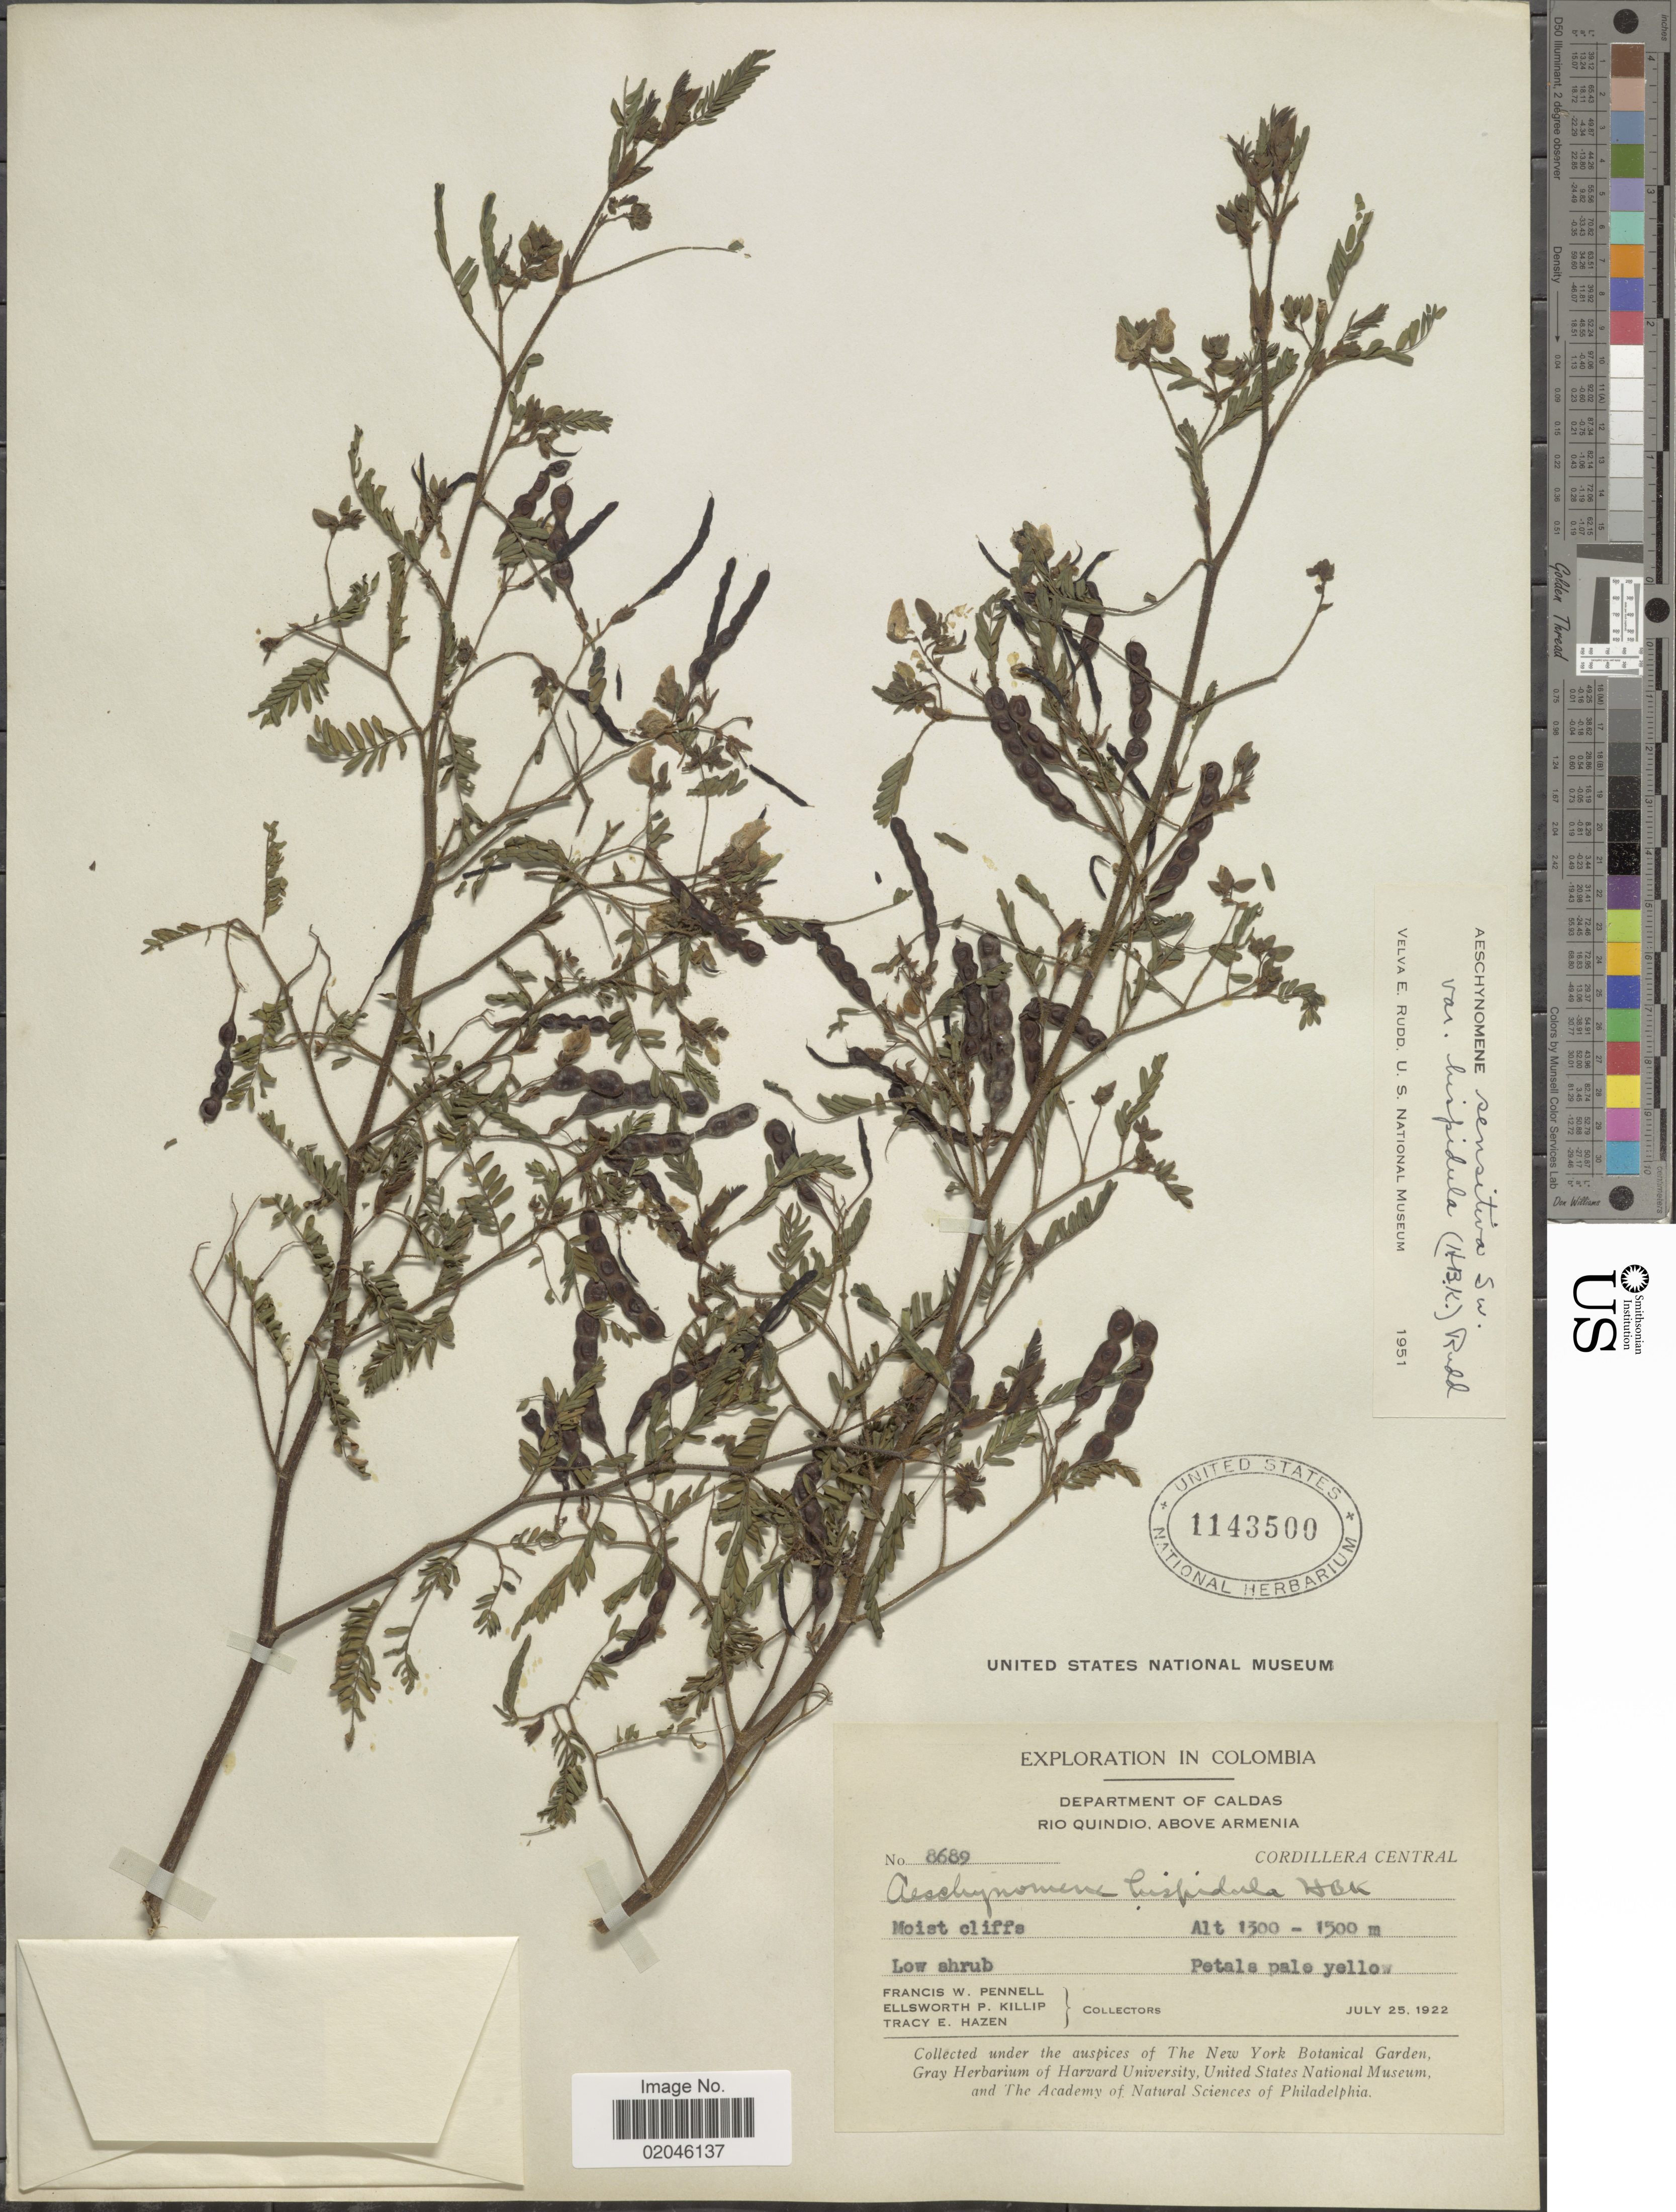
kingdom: Plantae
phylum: Tracheophyta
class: Magnoliopsida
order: Fabales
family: Fabaceae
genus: Aeschynomene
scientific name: Aeschynomene sensitiva var. hispidula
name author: Rudd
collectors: F. W. Pennell, E. P. Killip & T. E. Hazen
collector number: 8689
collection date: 1922-07-25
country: Colombia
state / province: Caldas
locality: Rio Quindio, above Armenia, Cordillera Central, moist cliffs.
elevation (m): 1300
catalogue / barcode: US 1143500